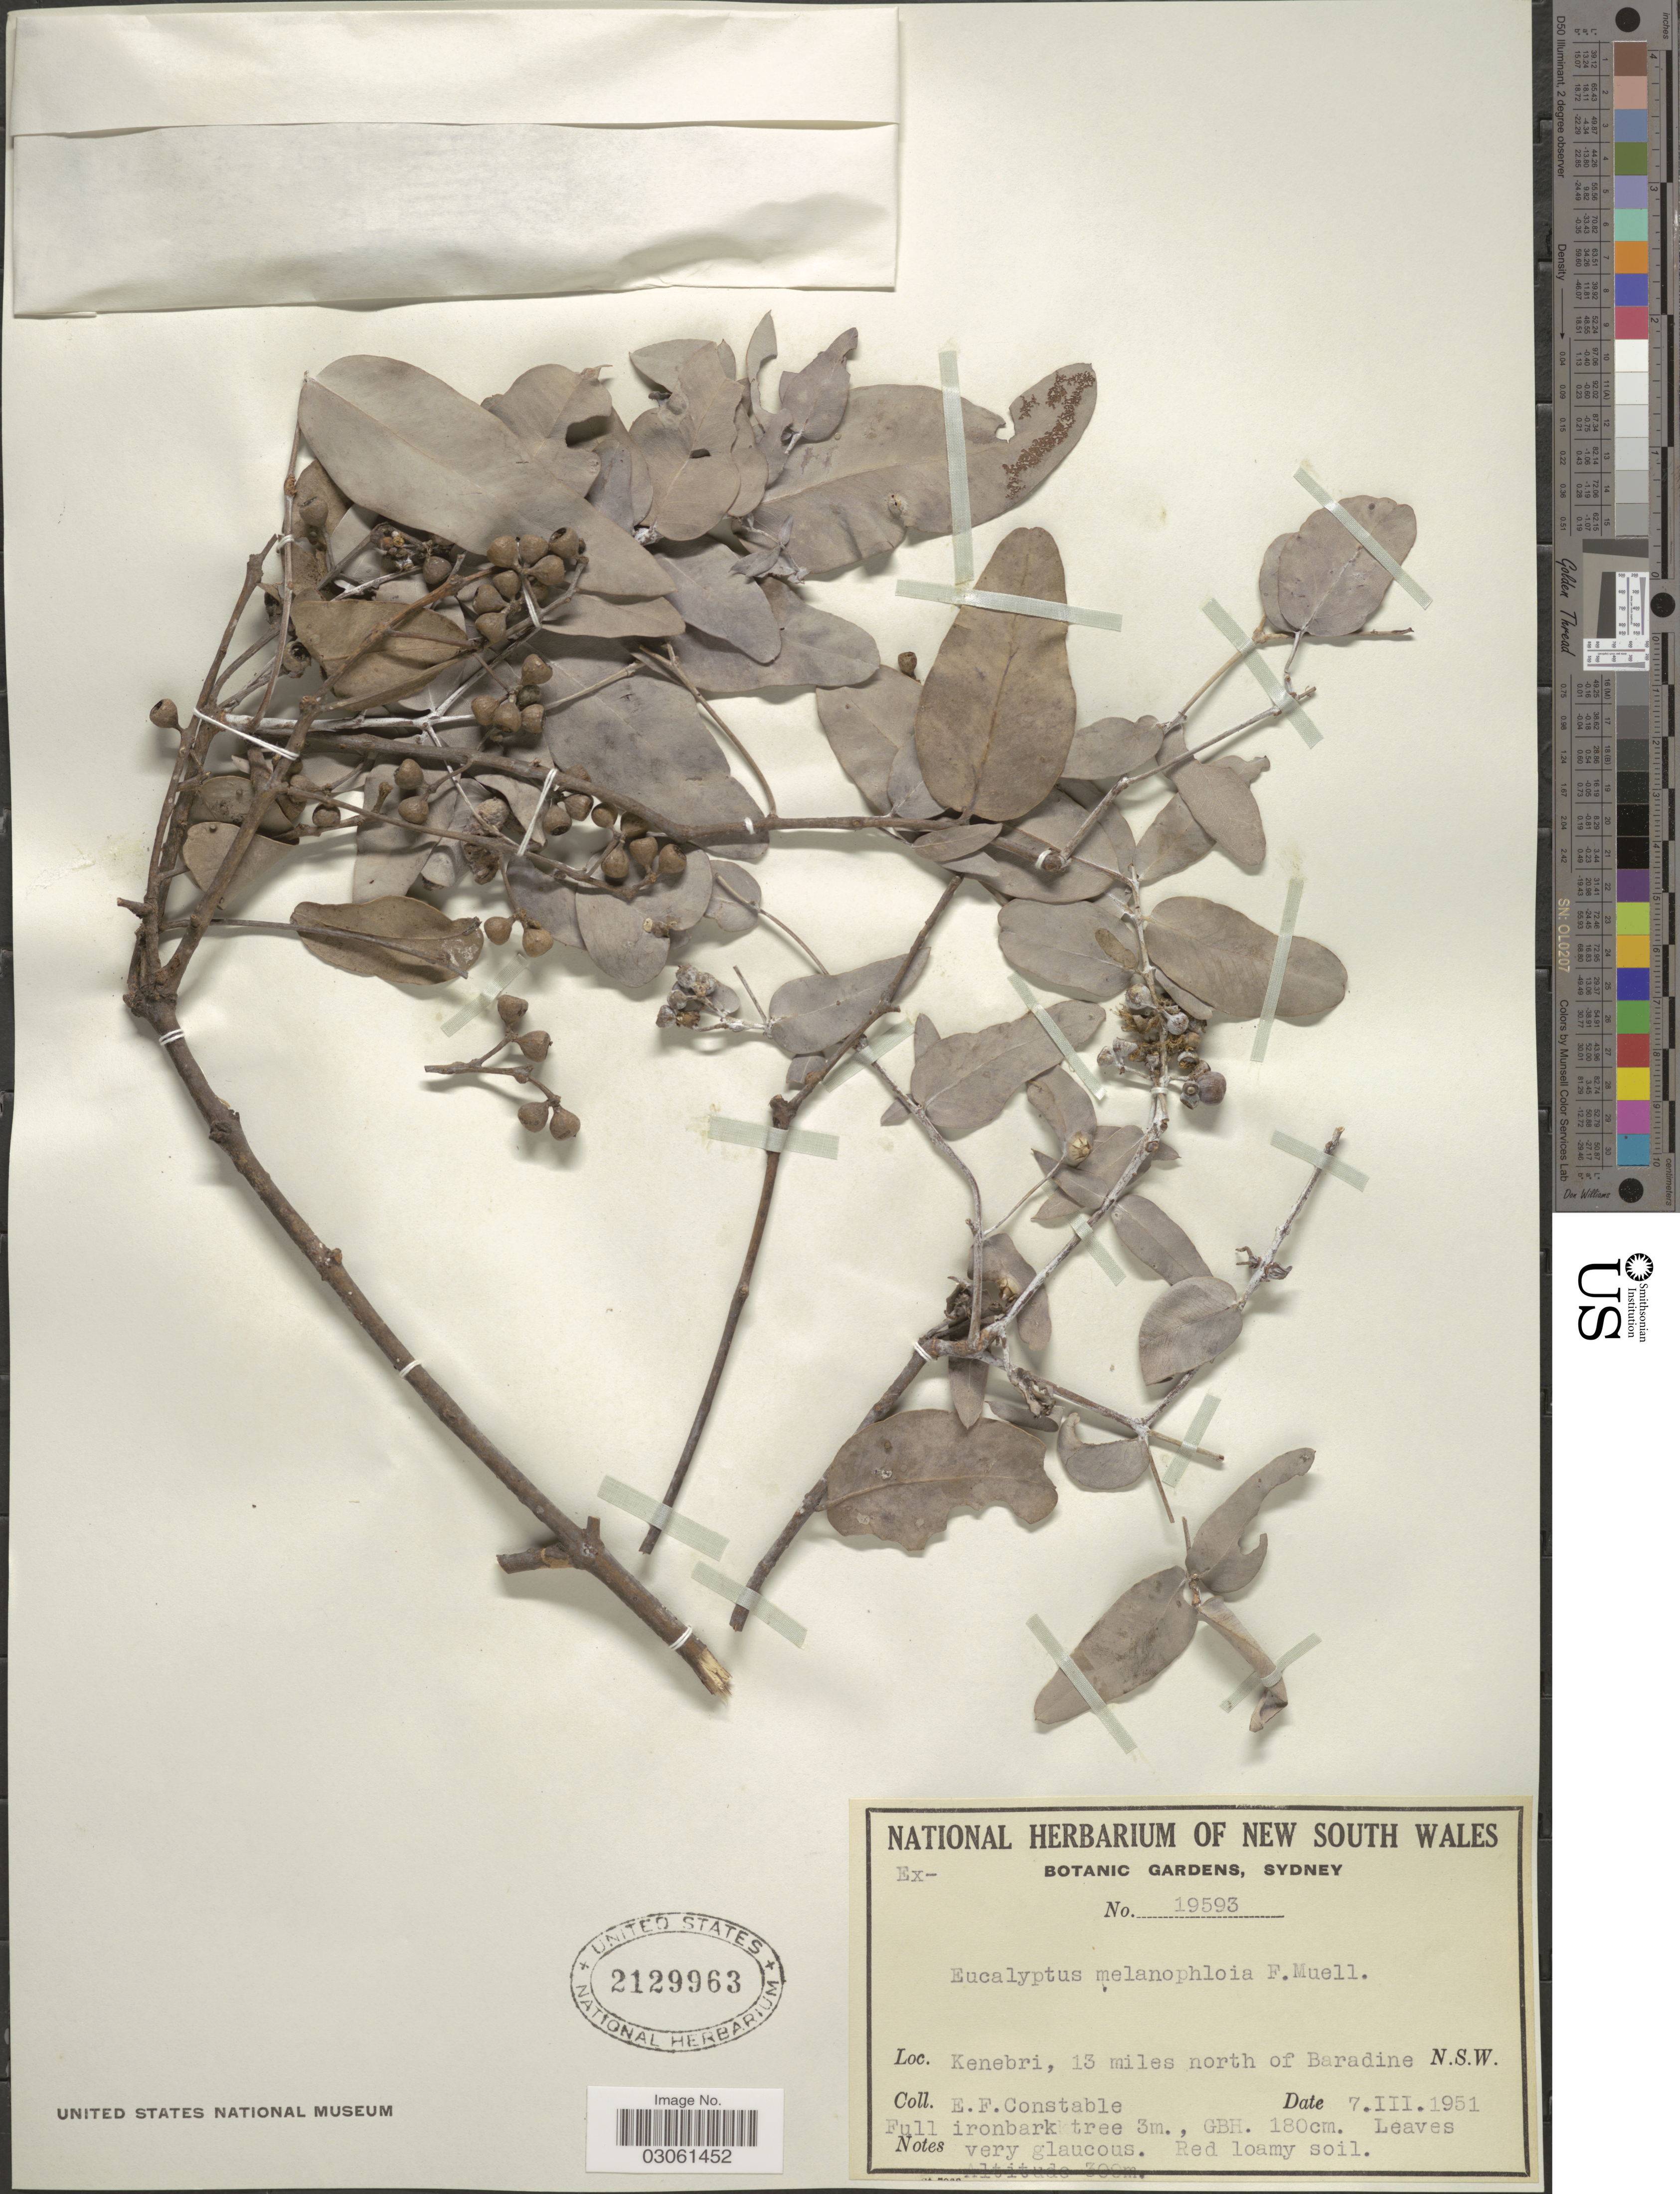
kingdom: Plantae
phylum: Tracheophyta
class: Magnoliopsida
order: Myrtales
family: Myrtaceae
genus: Eucalyptus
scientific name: Eucalyptus melanophloia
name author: F. Muell.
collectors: E. F. Constable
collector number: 19593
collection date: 1951-03-07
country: Australia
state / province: New South Wales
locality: Kenebri, 13 miles north of Baradine. N. S. W.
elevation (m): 300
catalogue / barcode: US 2129963